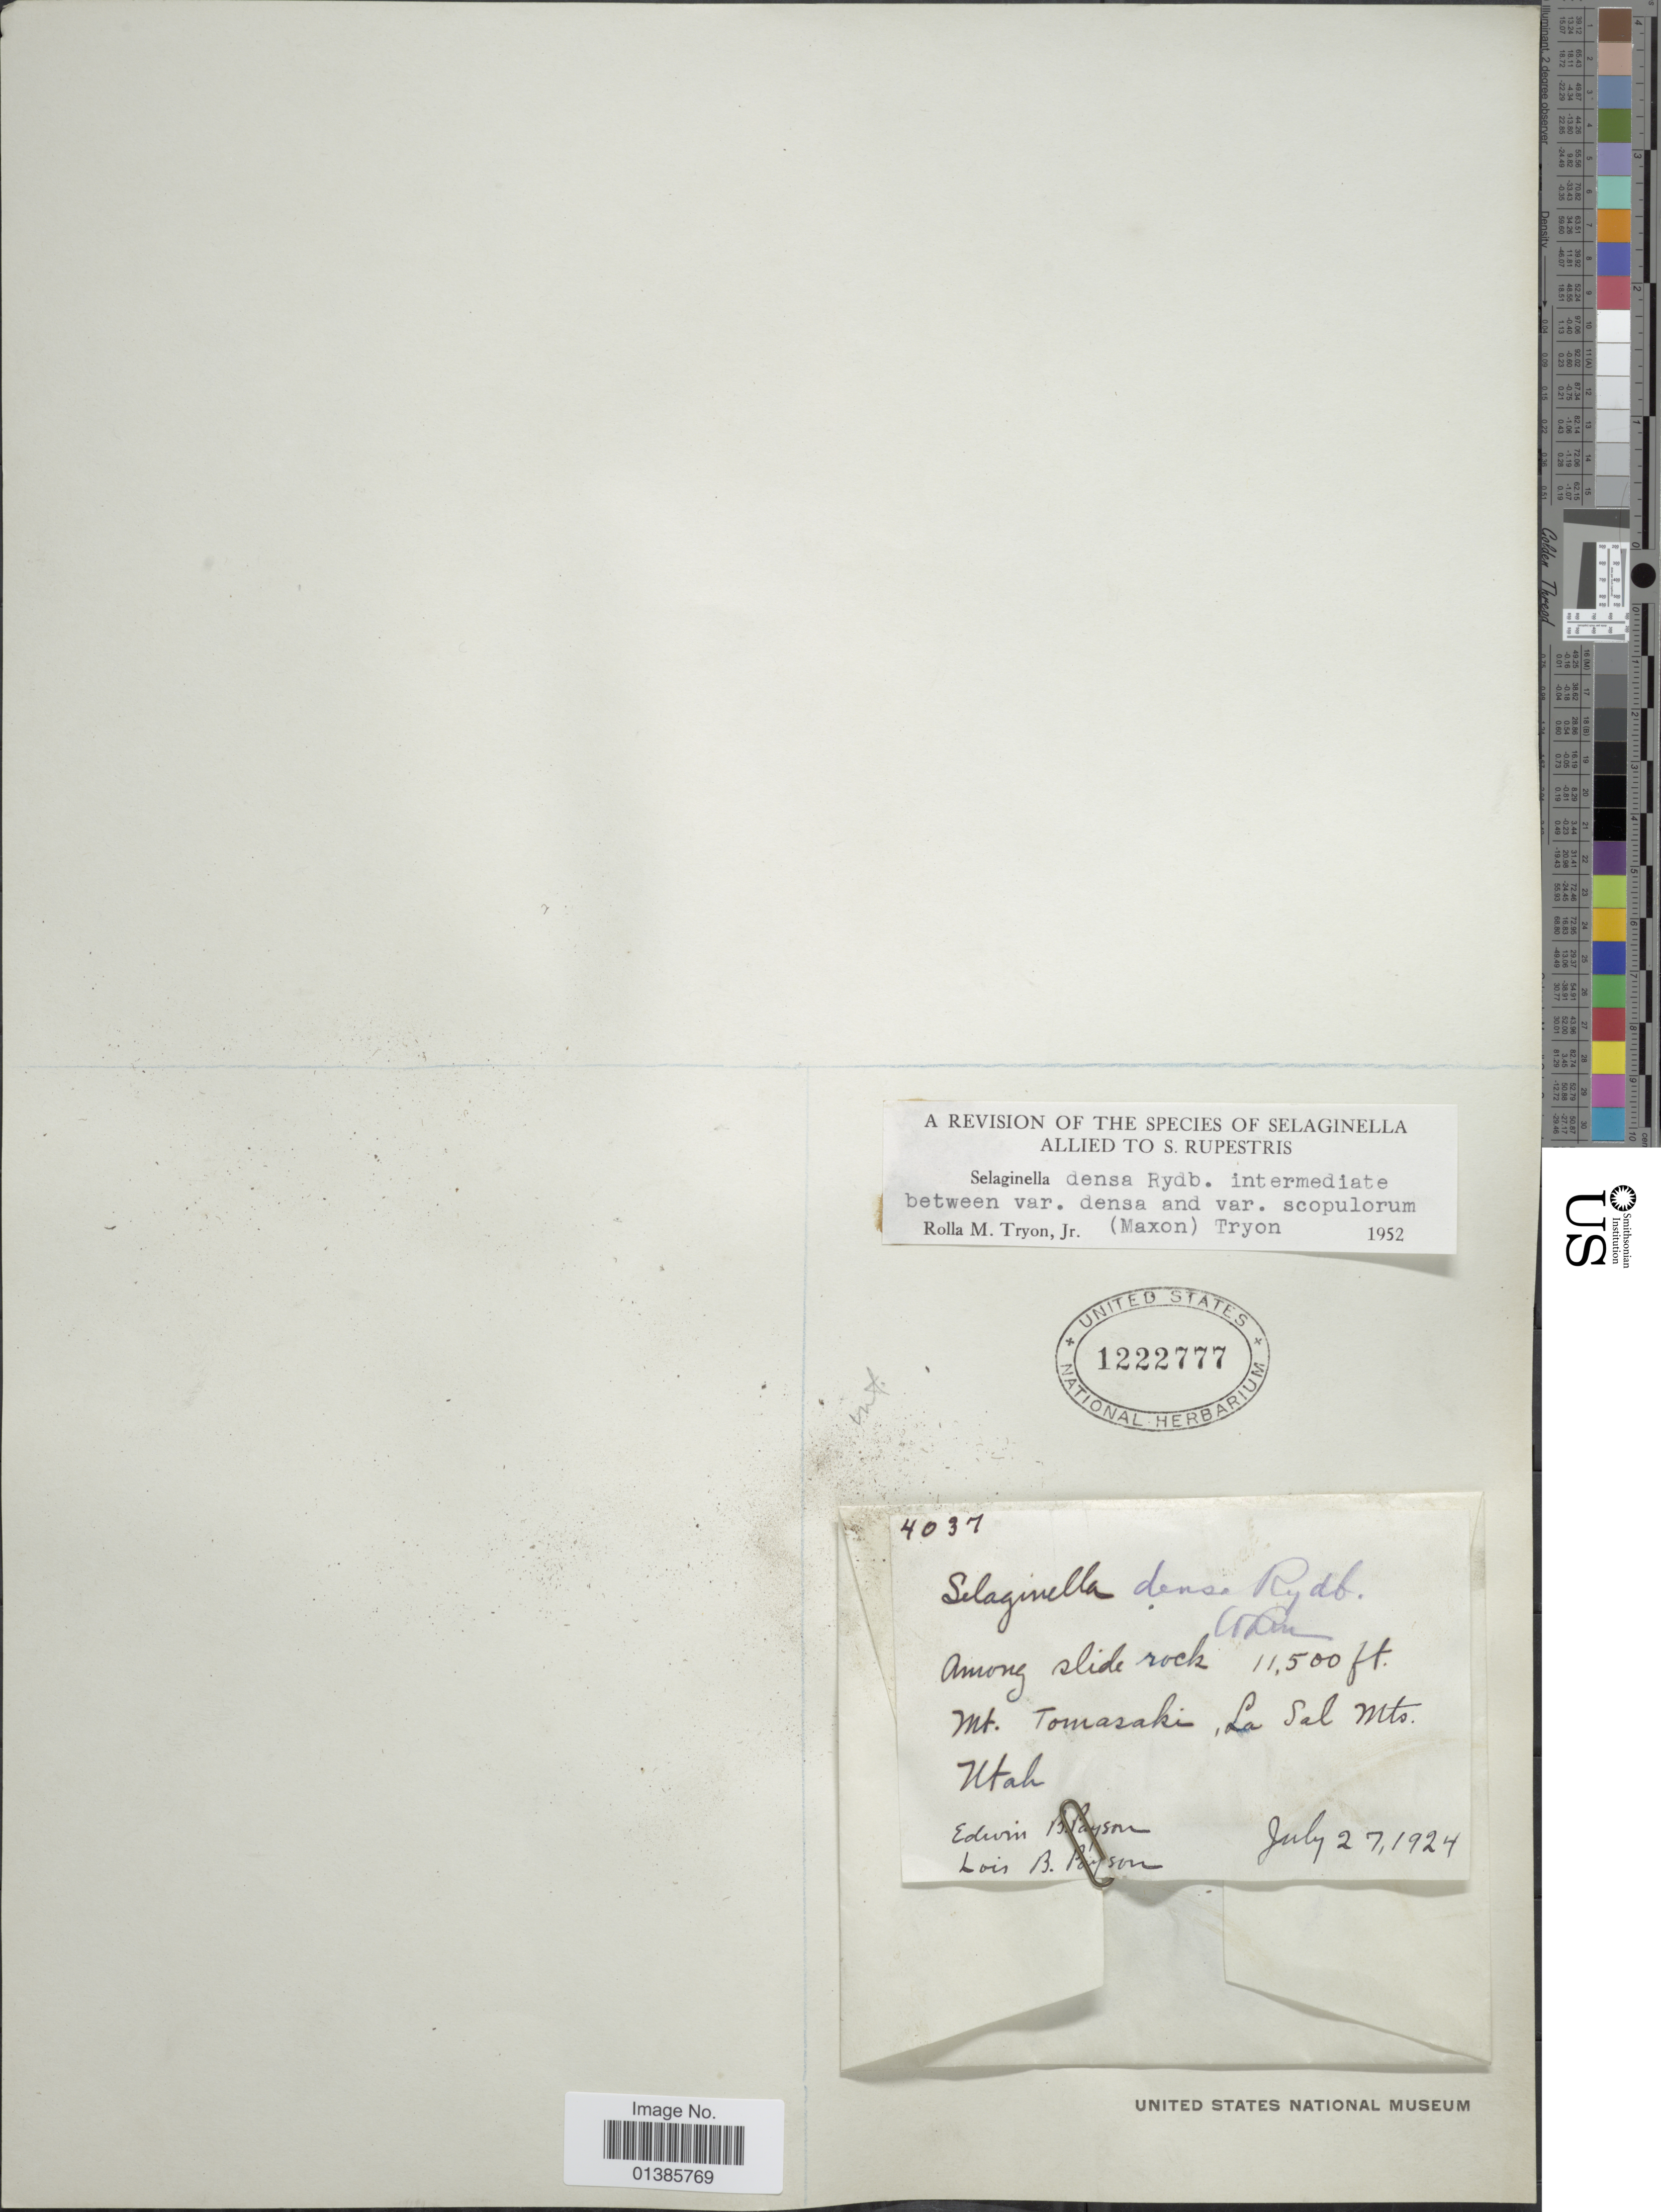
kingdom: Plantae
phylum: Tracheophyta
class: Lycopodiopsida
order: Selaginellales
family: Selaginellaceae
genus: Selaginella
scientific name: Selaginella densa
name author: Rydb.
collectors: E. B. Payson & L. Payson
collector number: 4037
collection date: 1924-07-27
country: United States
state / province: Utah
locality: Among slide rock, Mt. Tomasaki, La Sal Mts.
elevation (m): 3505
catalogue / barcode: US 1222777